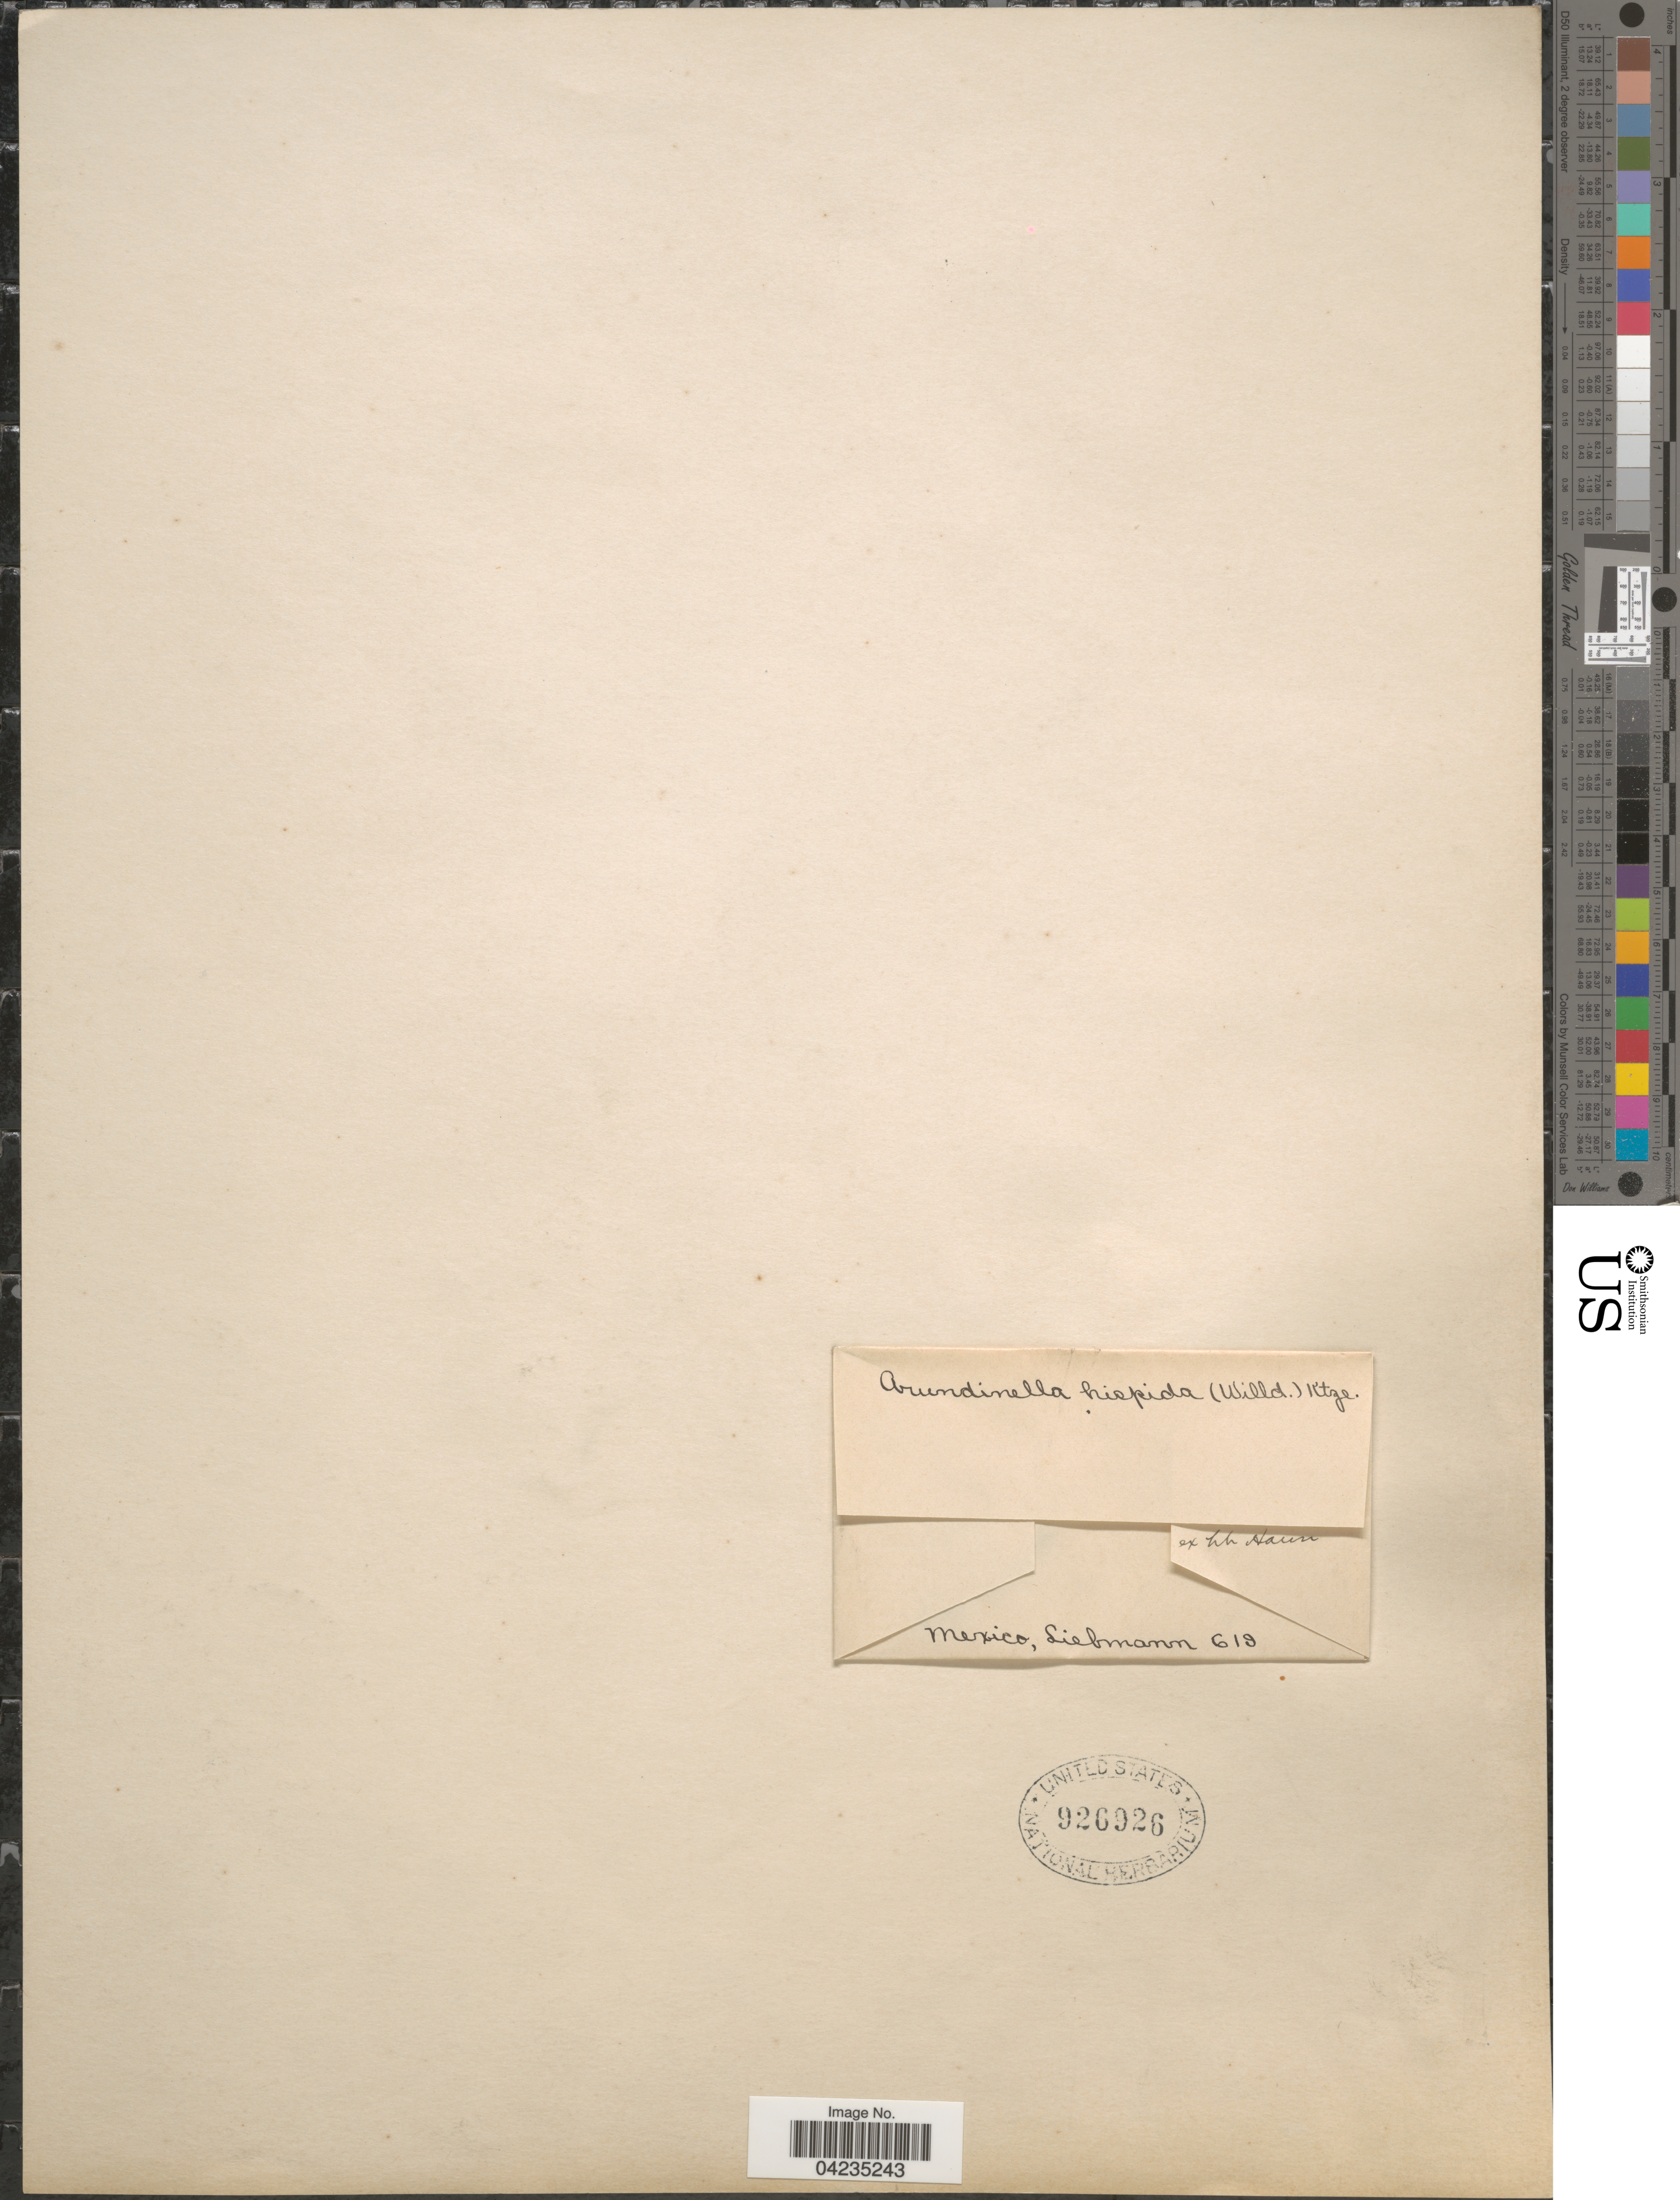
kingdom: Plantae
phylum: Tracheophyta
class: Liliopsida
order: Poales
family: Poaceae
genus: Arundinella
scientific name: Arundinella hispida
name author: (Humb. & Bonpl. ex Willd.) Kuntze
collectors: Liebmann, --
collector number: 619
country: Mexico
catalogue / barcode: US 926926